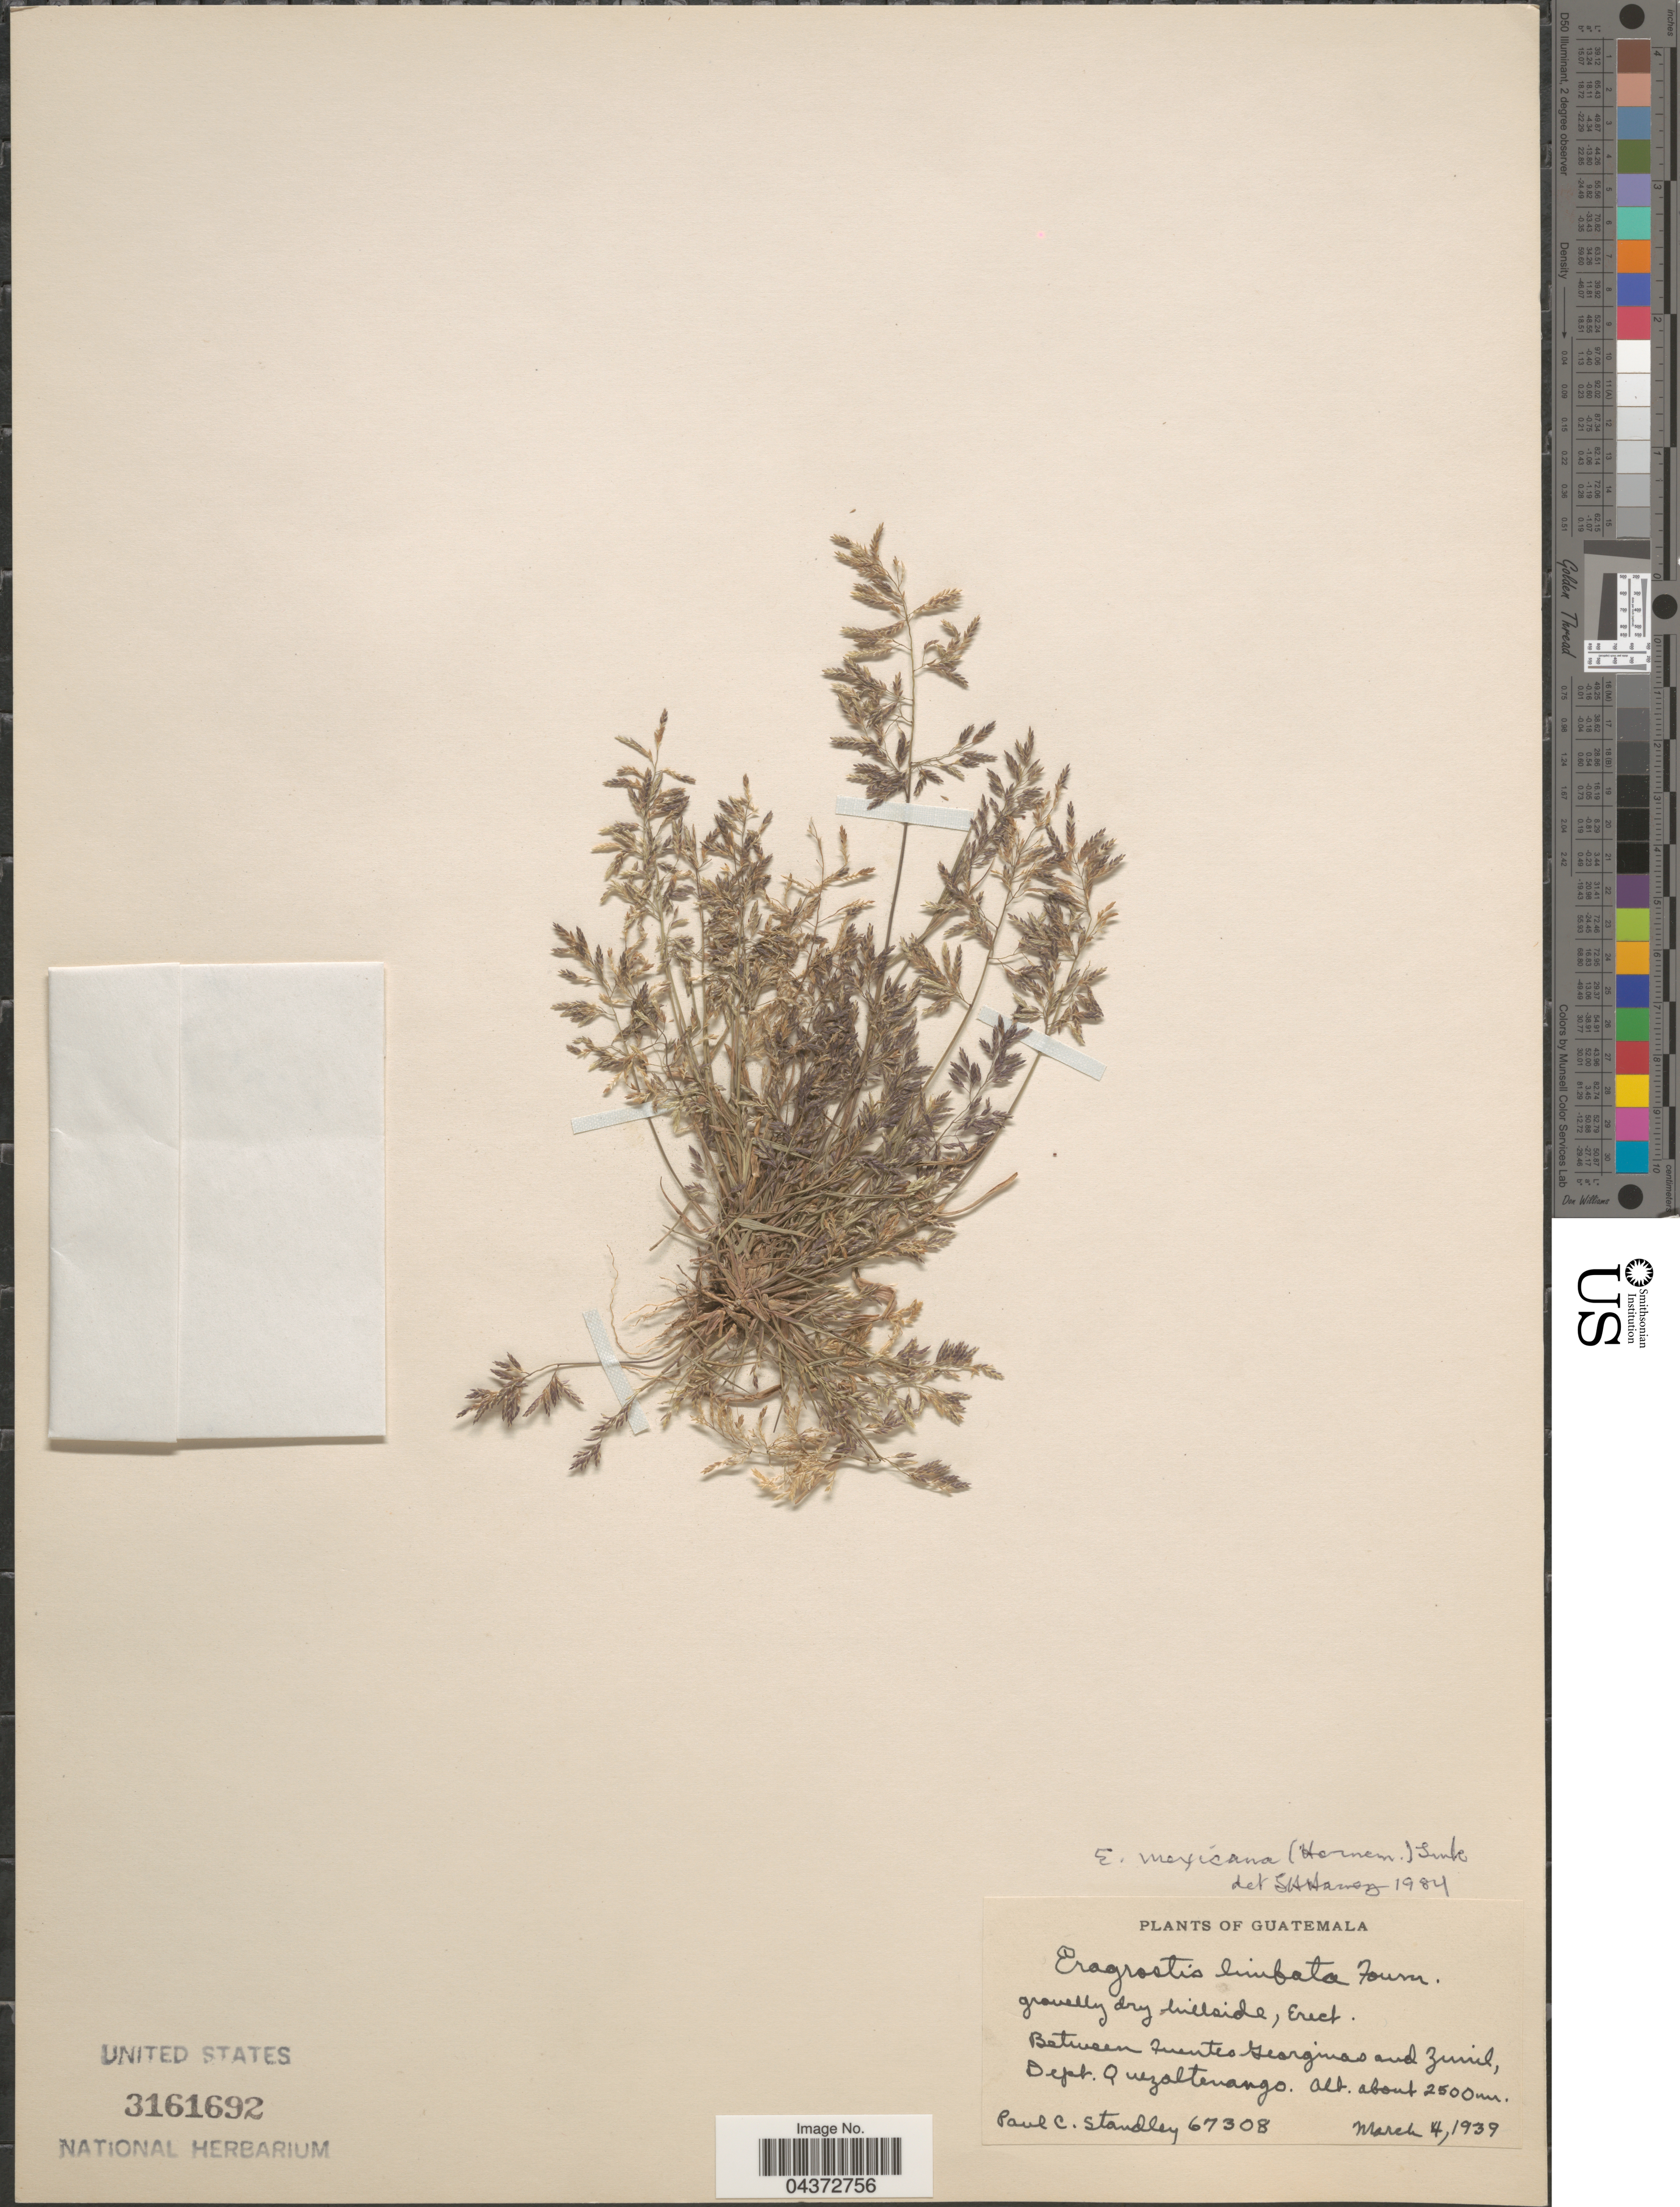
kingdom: Plantae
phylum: Tracheophyta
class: Liliopsida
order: Poales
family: Poaceae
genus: Eragrostis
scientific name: Eragrostis mexicana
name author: (Hornem.) Link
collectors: P. C. Standley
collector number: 67308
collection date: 1939-03-04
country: Guatemala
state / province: Quetzaltenango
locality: Gravelly dry hillside. Between Fuentes Georginas and Zunil, Dept. Quezaltenango.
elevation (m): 2500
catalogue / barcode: US 3161692